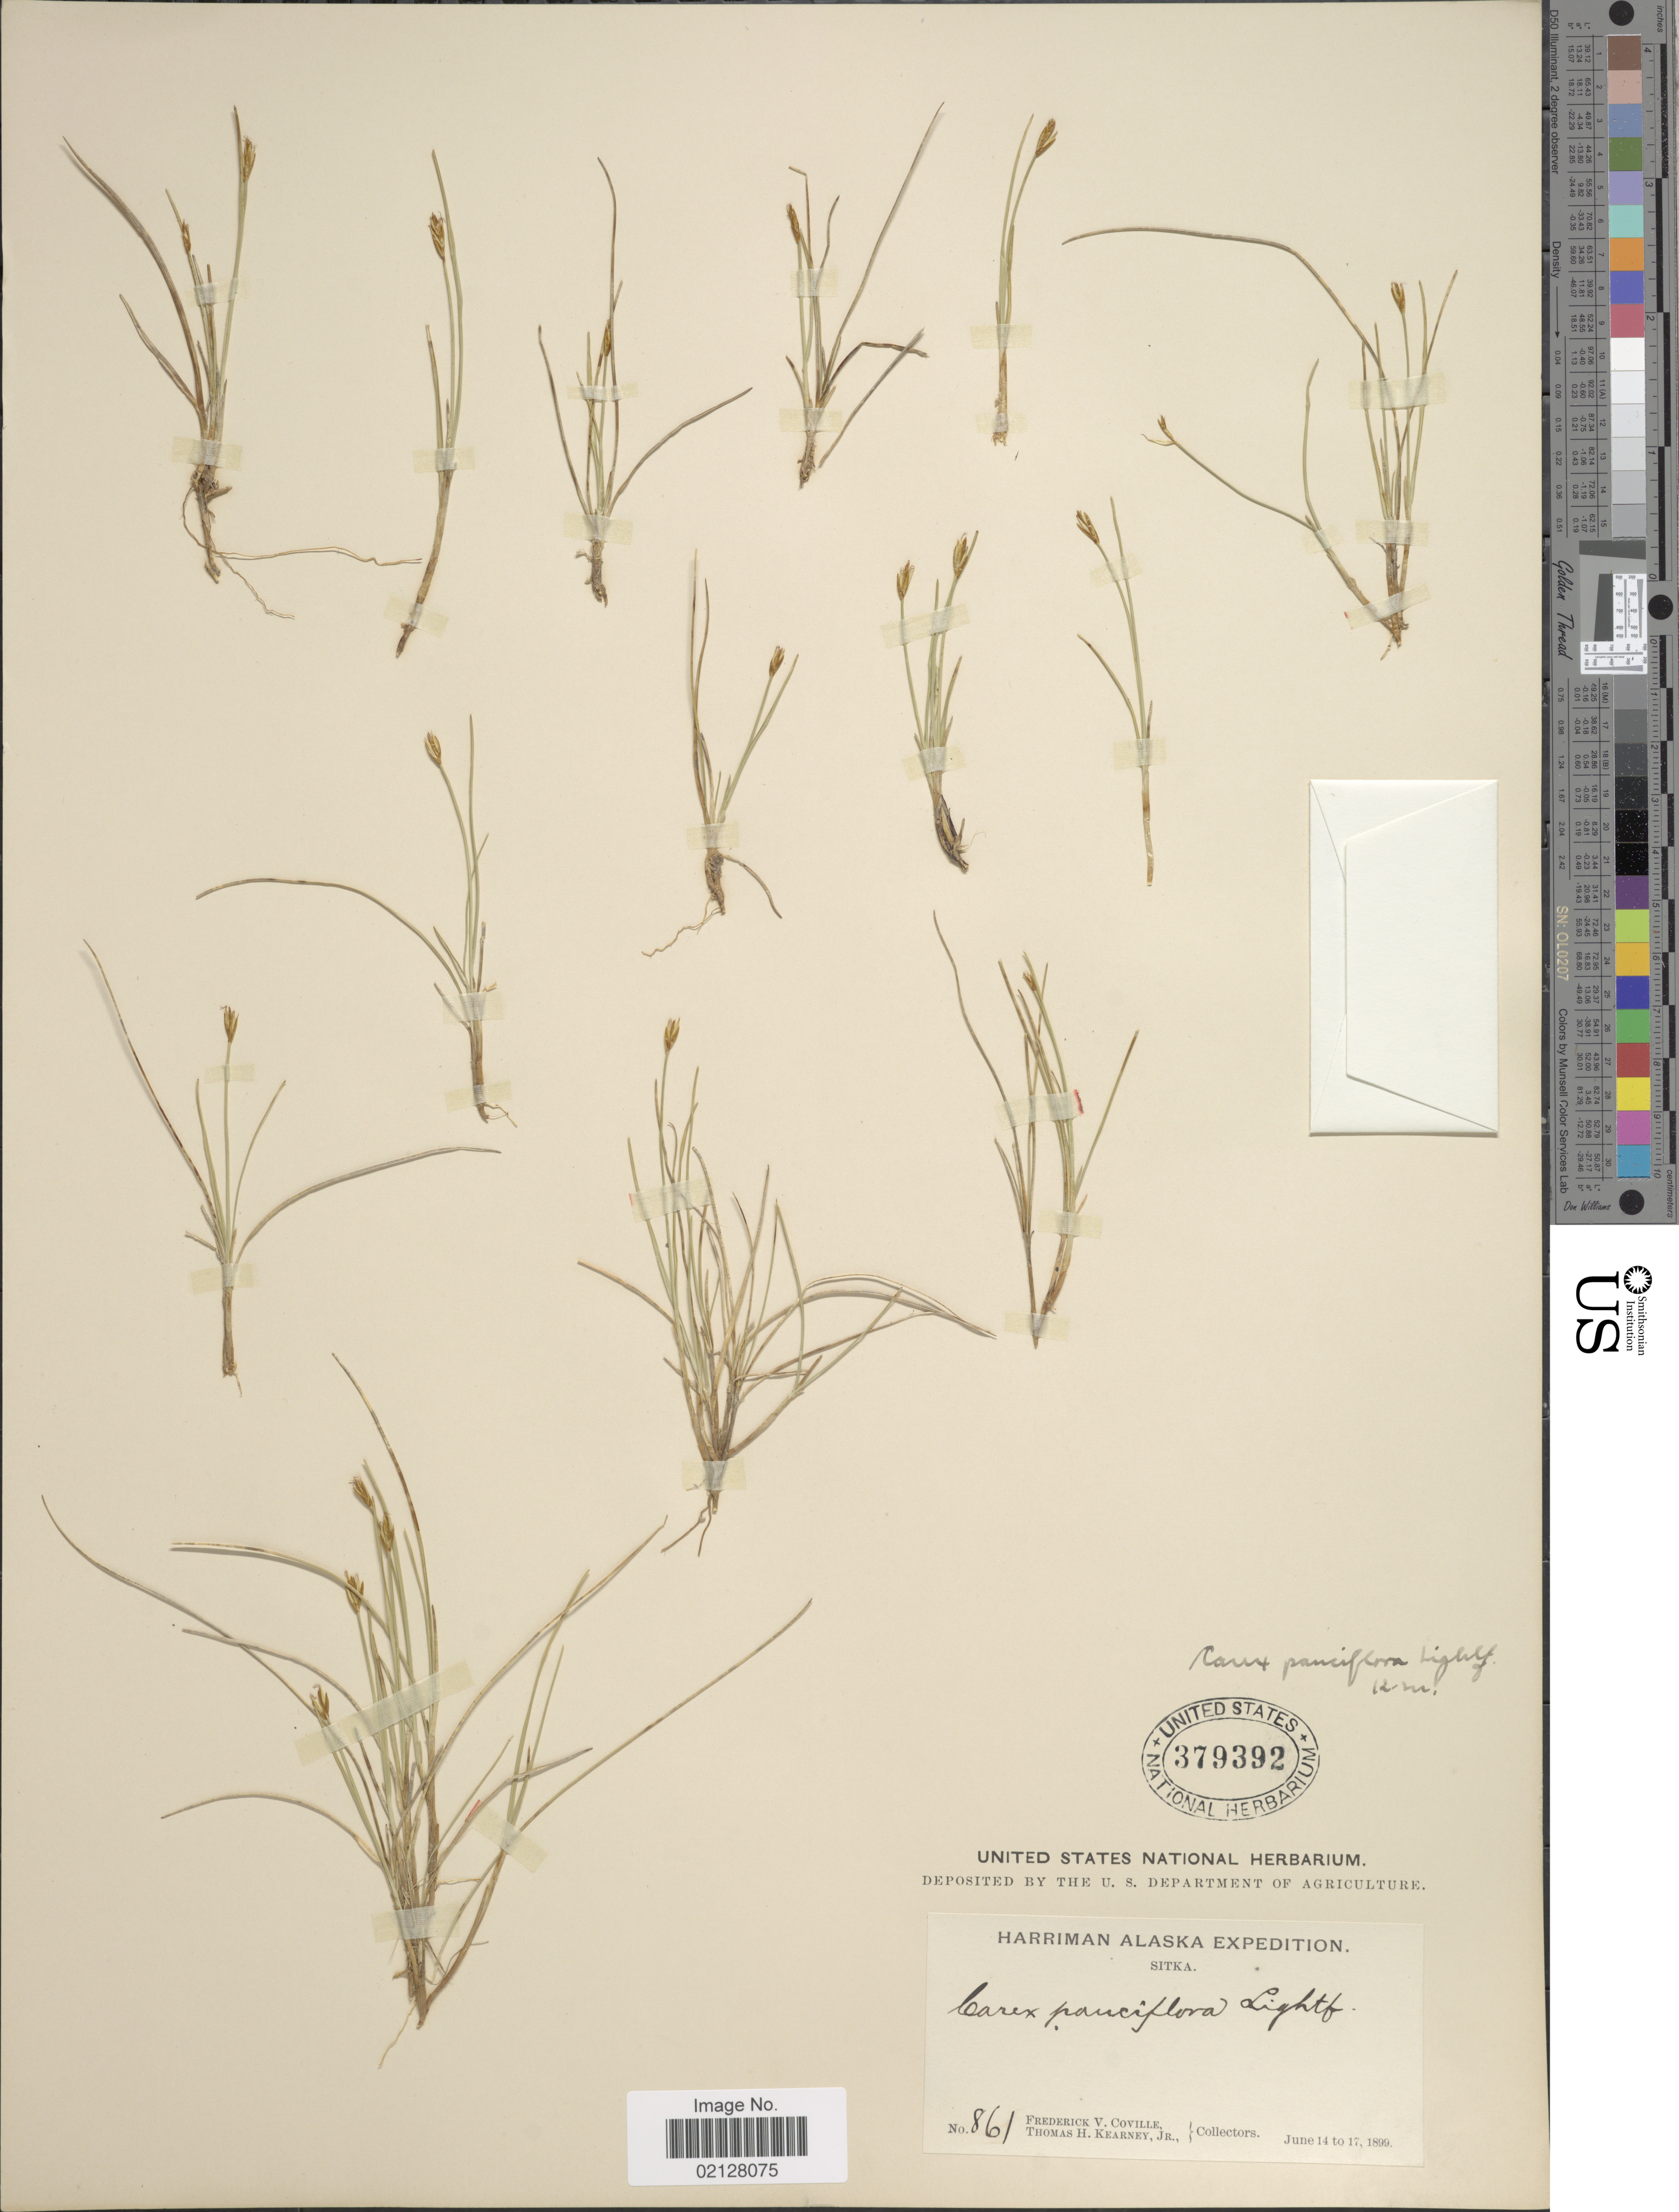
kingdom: Plantae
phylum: Tracheophyta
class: Liliopsida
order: Poales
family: Cyperaceae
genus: Carex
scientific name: Carex pauciflora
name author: Lightf.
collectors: F. V. Coville & T. H. Kearney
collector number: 861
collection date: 1899-06-14/1899-06-17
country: United States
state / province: Alaska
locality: Sitka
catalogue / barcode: US 379392